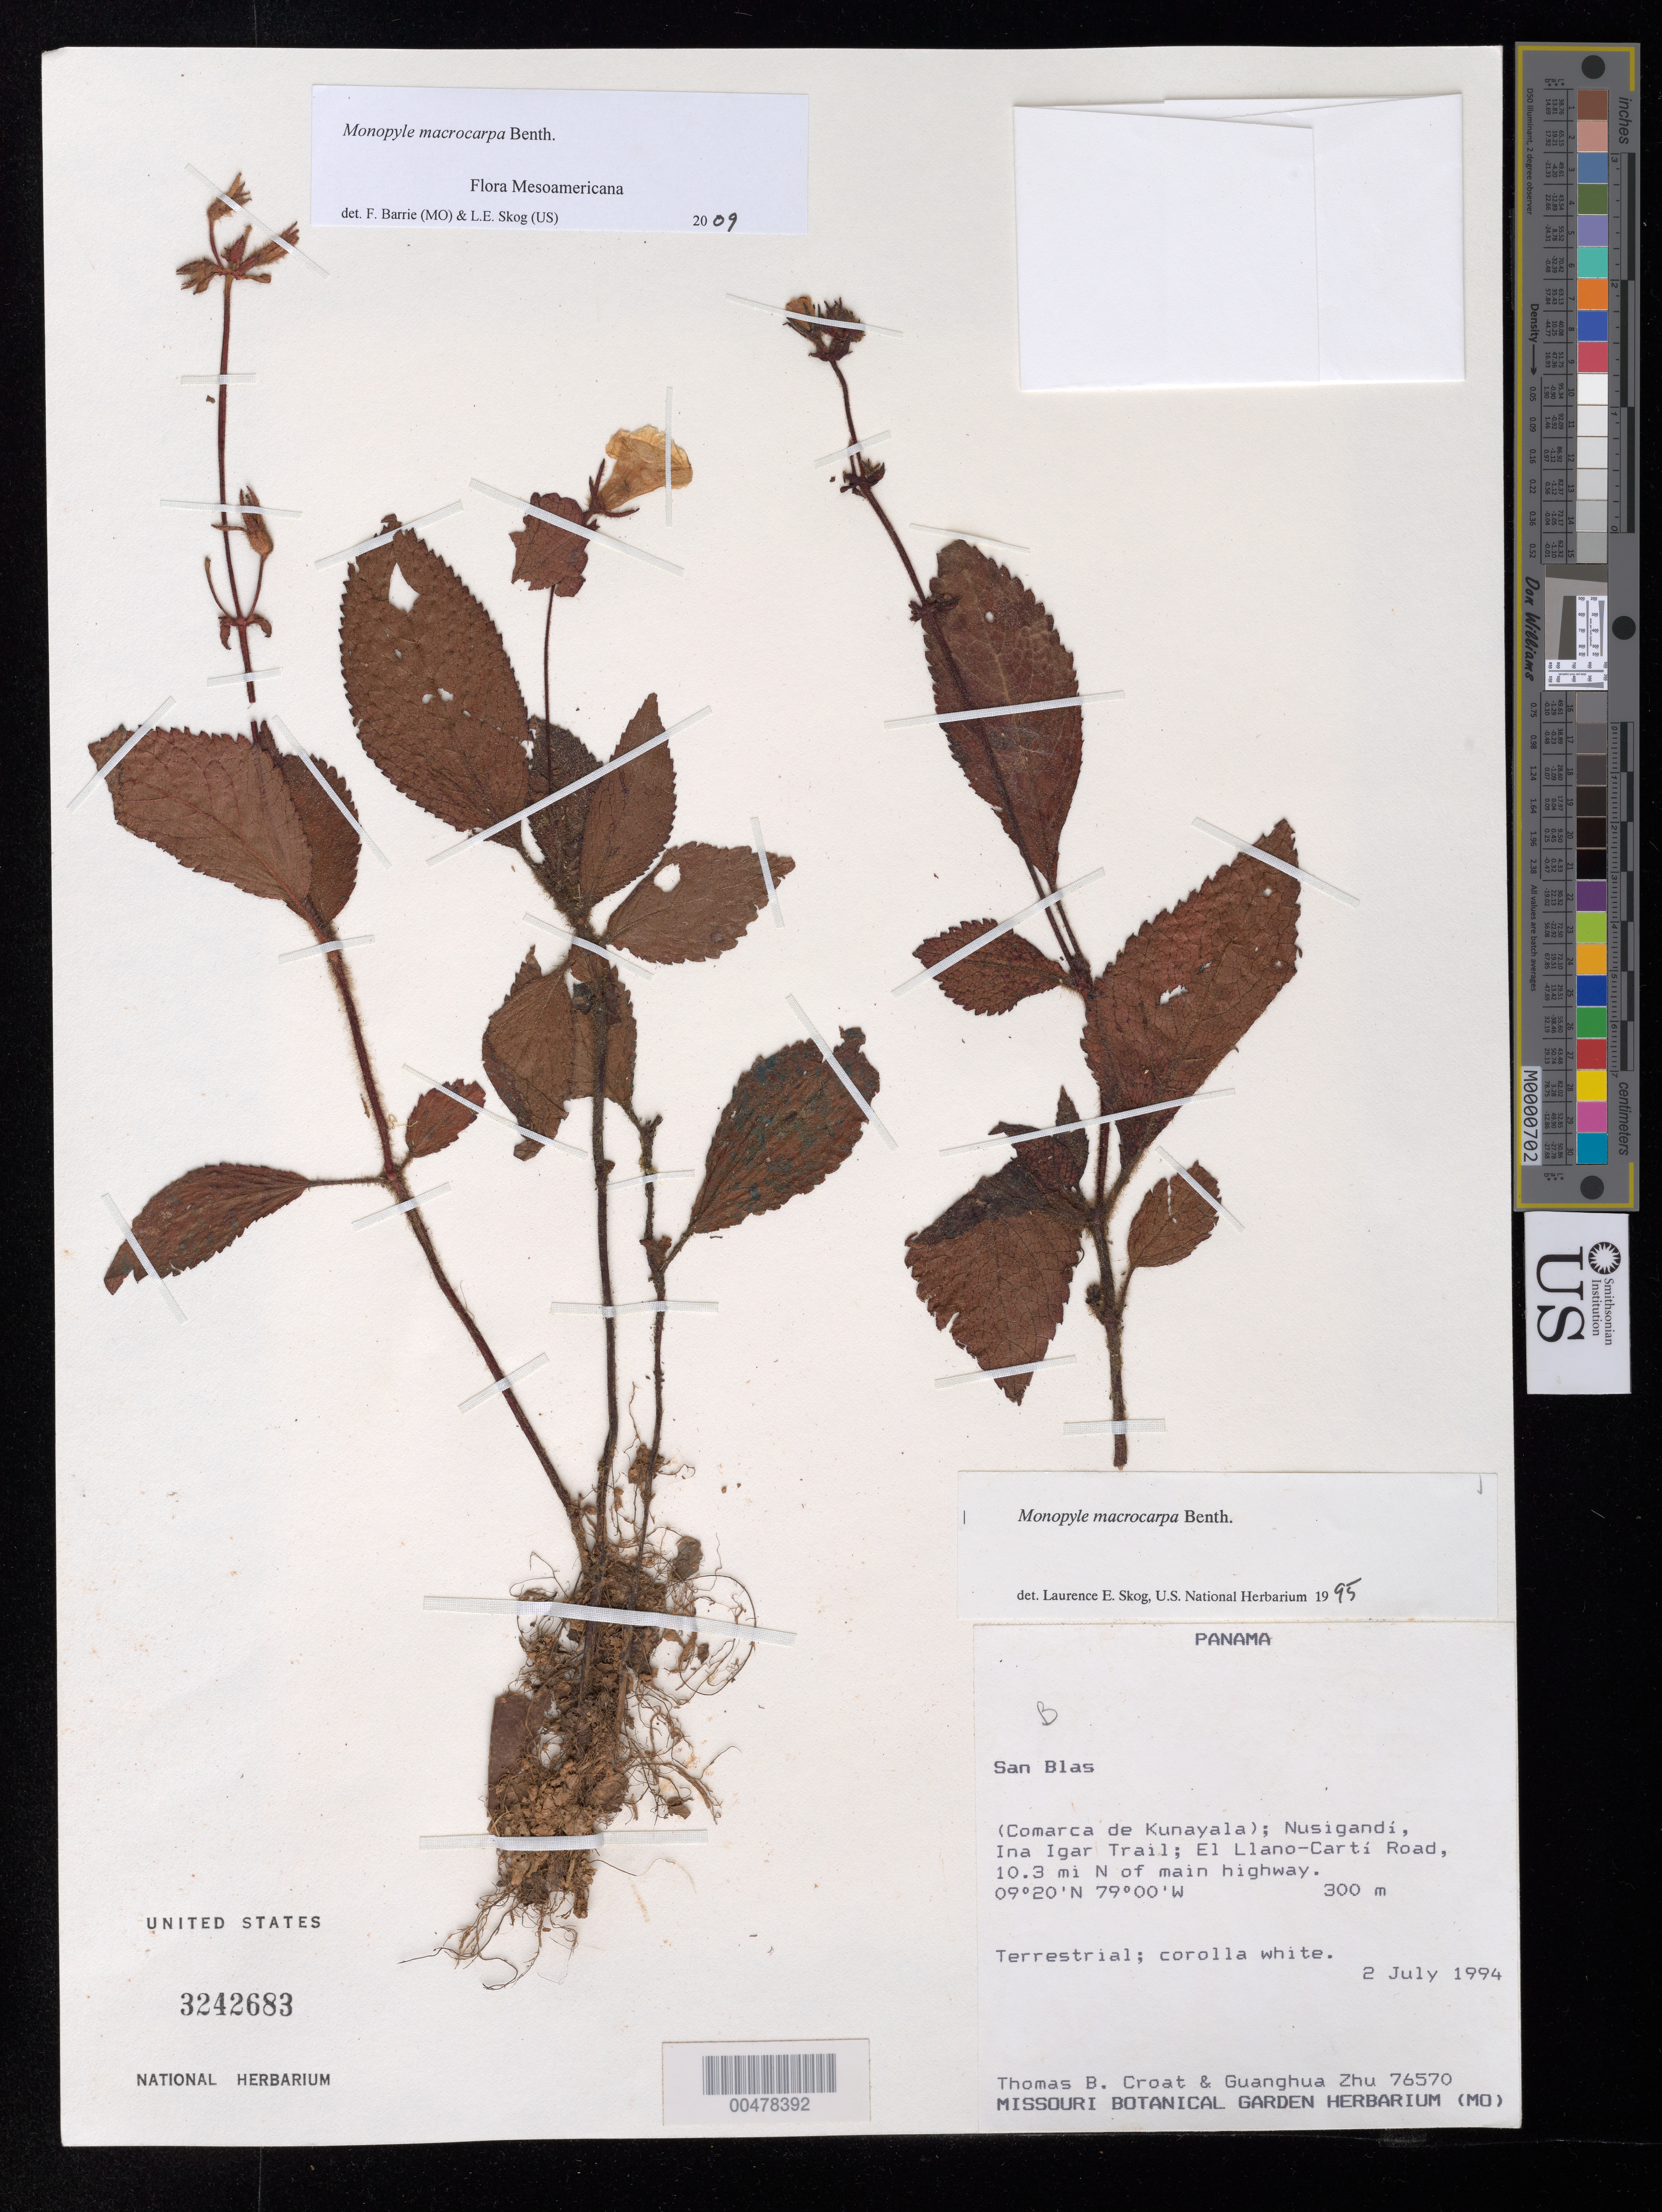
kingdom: Plantae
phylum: Tracheophyta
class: Magnoliopsida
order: Lamiales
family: Gesneriaceae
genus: Monopyle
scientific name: Monopyle macrocarpa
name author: Benth.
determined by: Skog, Laurence E.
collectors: T. B. Croat & G. H. Zhu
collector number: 76570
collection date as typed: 02 Jul 1994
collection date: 1994-07-02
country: Panama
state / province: Kuna Yala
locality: Nusigandí, Ina Igar Trail; El Llano-Cartí Road, 10.3 mi N of main highway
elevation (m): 300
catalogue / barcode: US 3242683